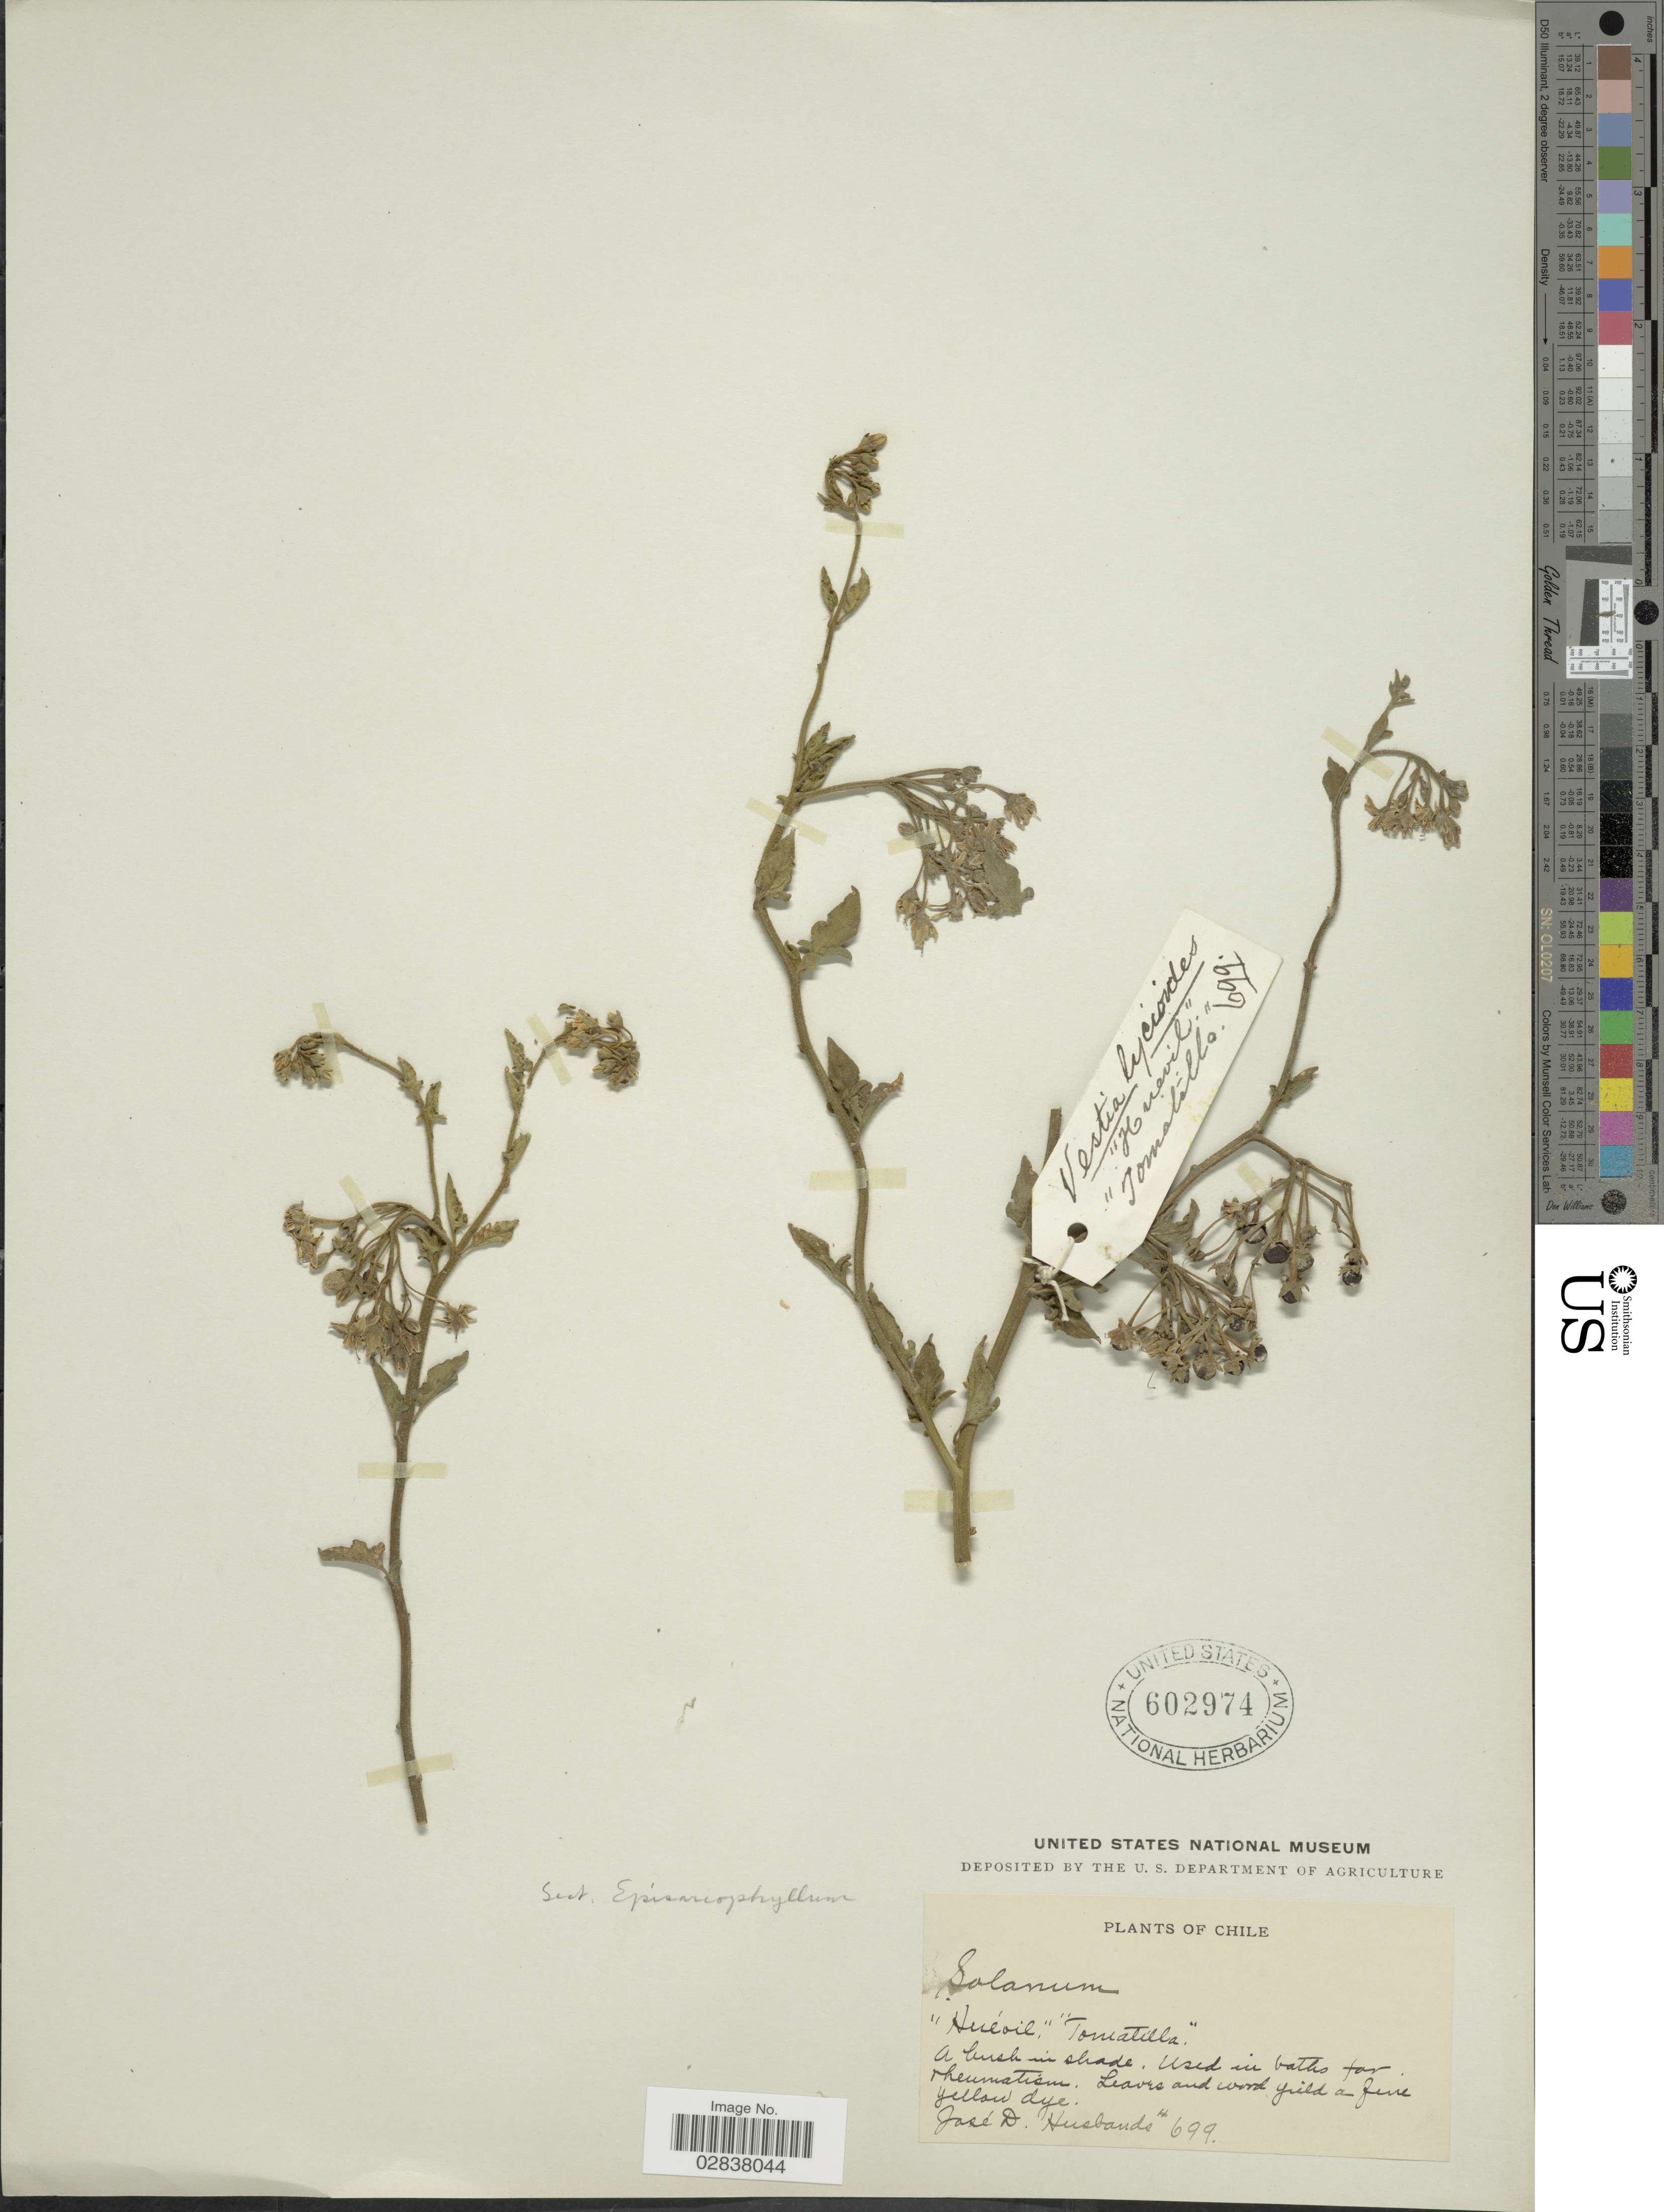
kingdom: Plantae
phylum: Tracheophyta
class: Magnoliopsida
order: Solanales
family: Solanaceae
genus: Solanum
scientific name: Solanum alphonsei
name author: Dunal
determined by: Knapp, S. D.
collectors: J. Husbands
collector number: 699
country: Chile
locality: Huéoil, Tomatilla.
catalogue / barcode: US 602974